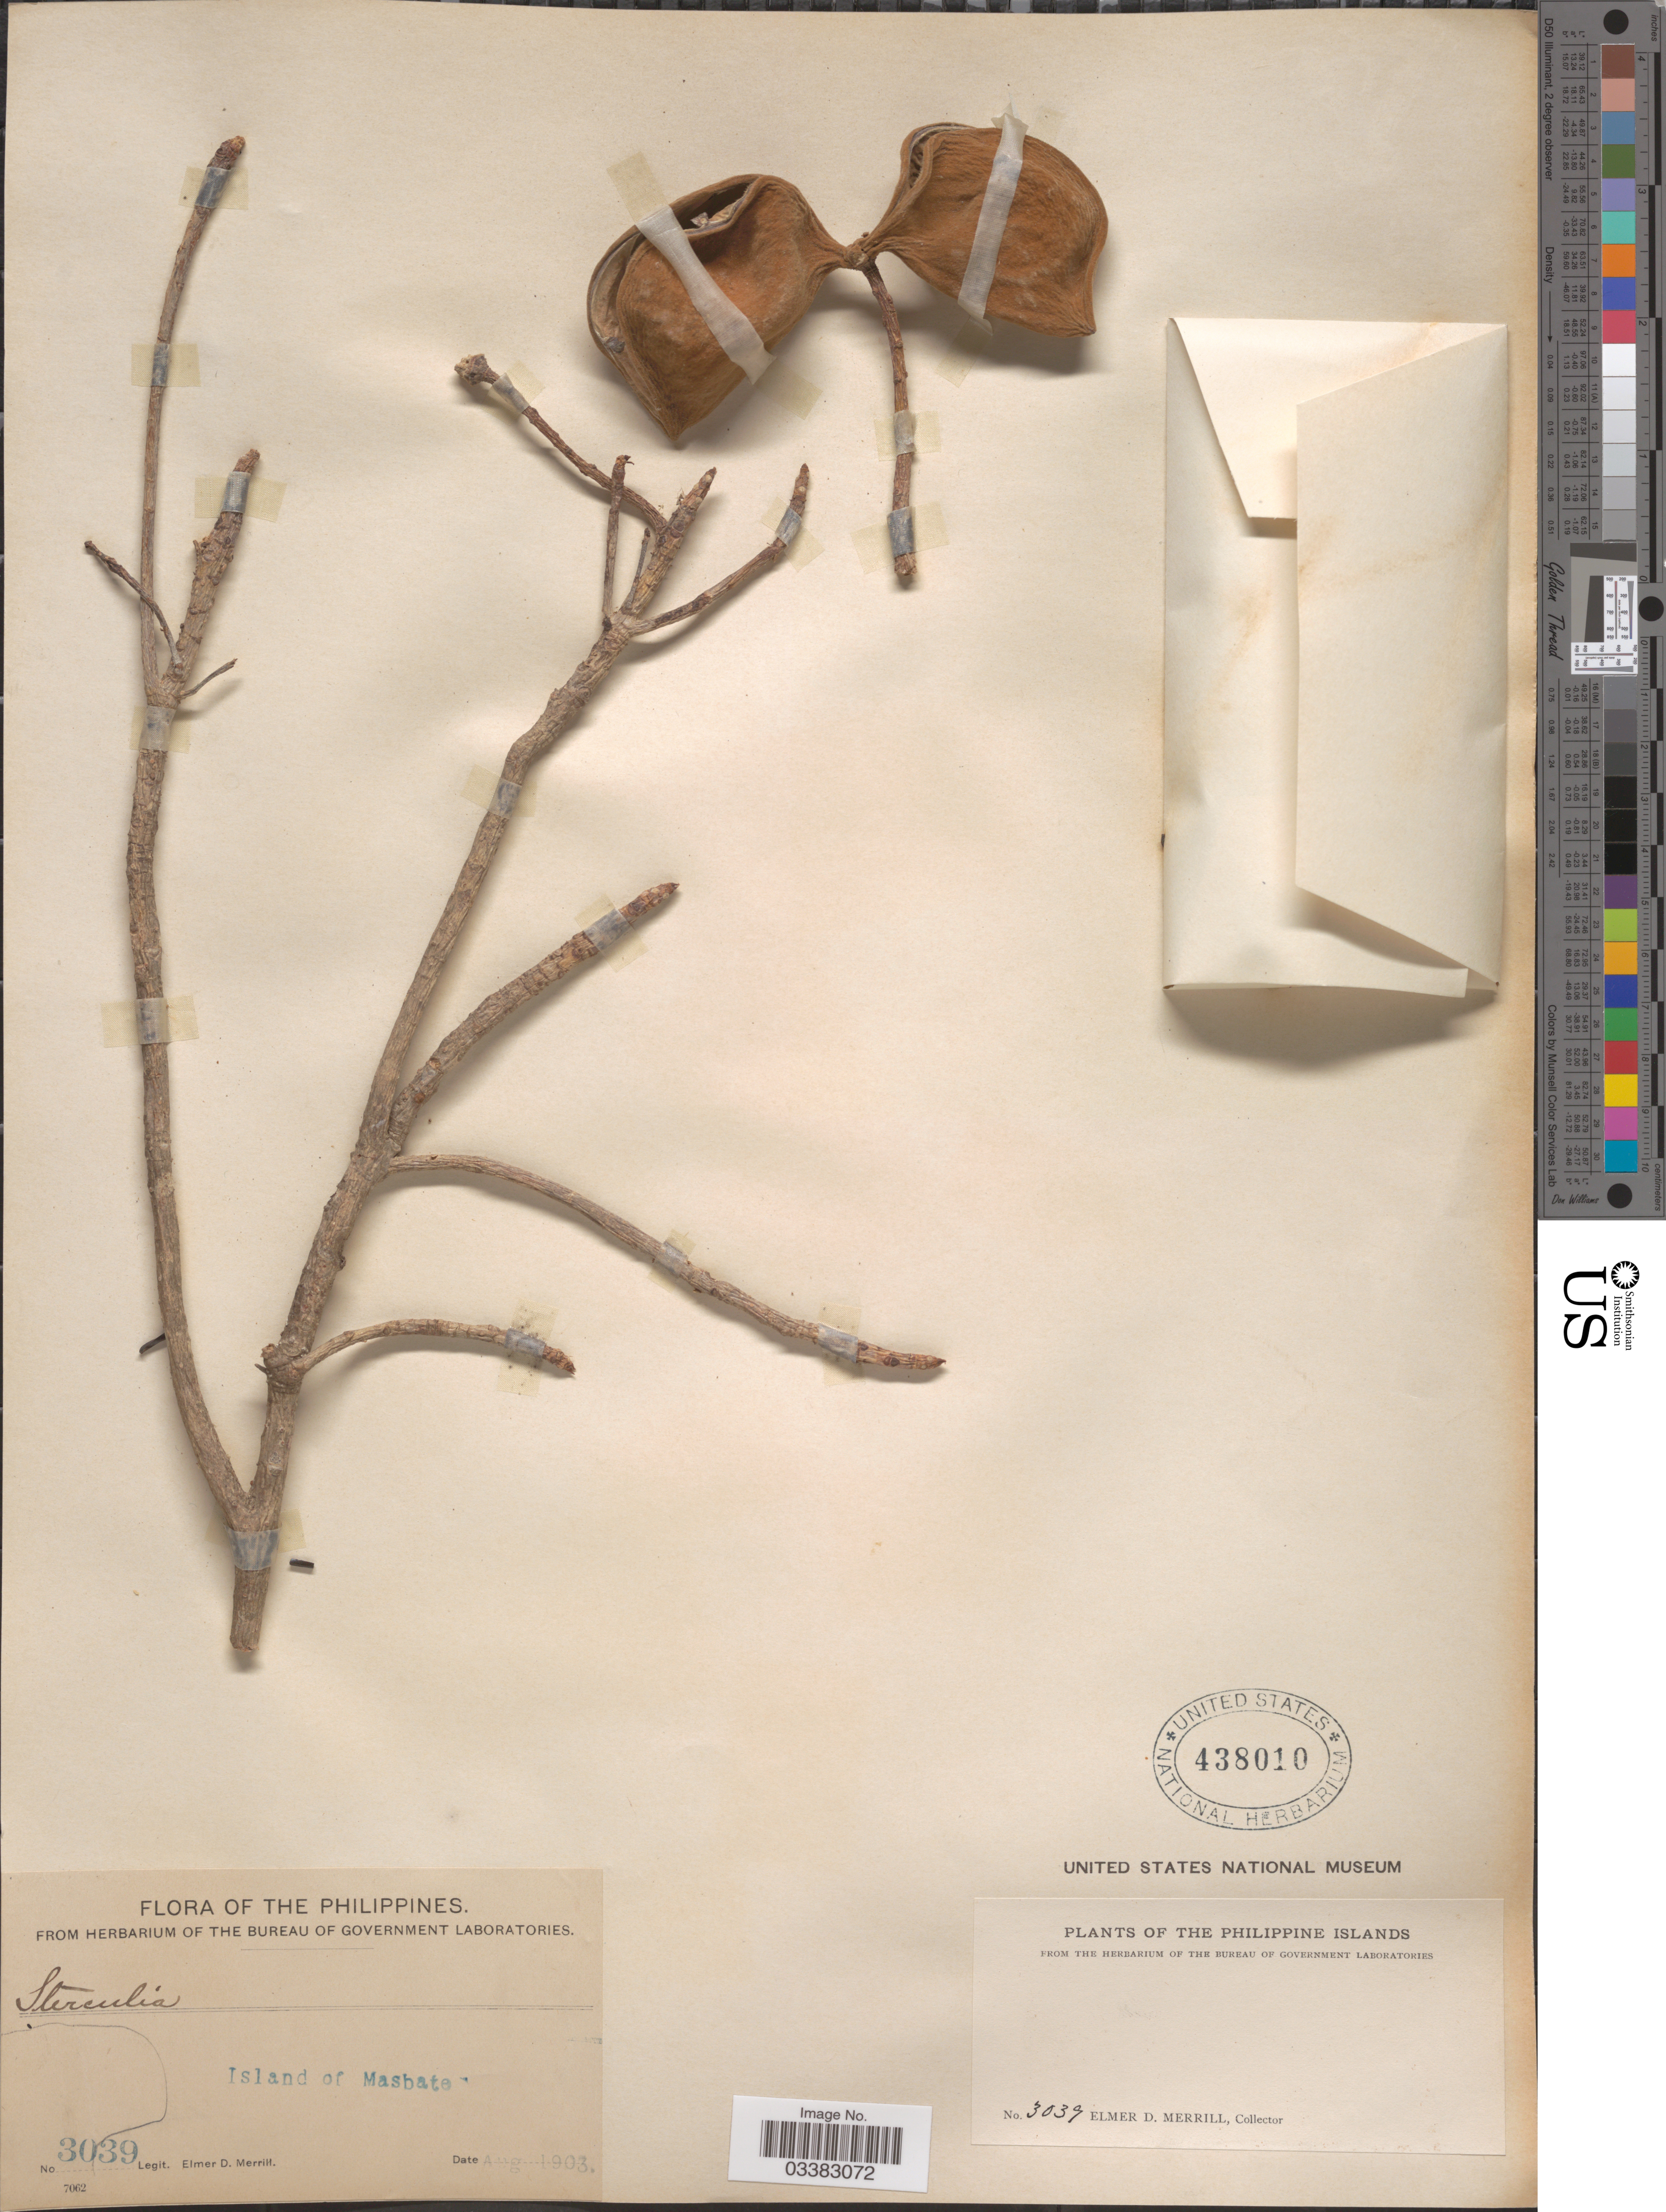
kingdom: Plantae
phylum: Tracheophyta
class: Magnoliopsida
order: Malvales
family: Malvaceae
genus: Sterculia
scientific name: Sterculia sp.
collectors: E. D. Merrill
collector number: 3039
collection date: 1903-08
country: Philippines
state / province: Bicol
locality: Island of Masbate. The Philippine Islands.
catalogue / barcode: US 438010